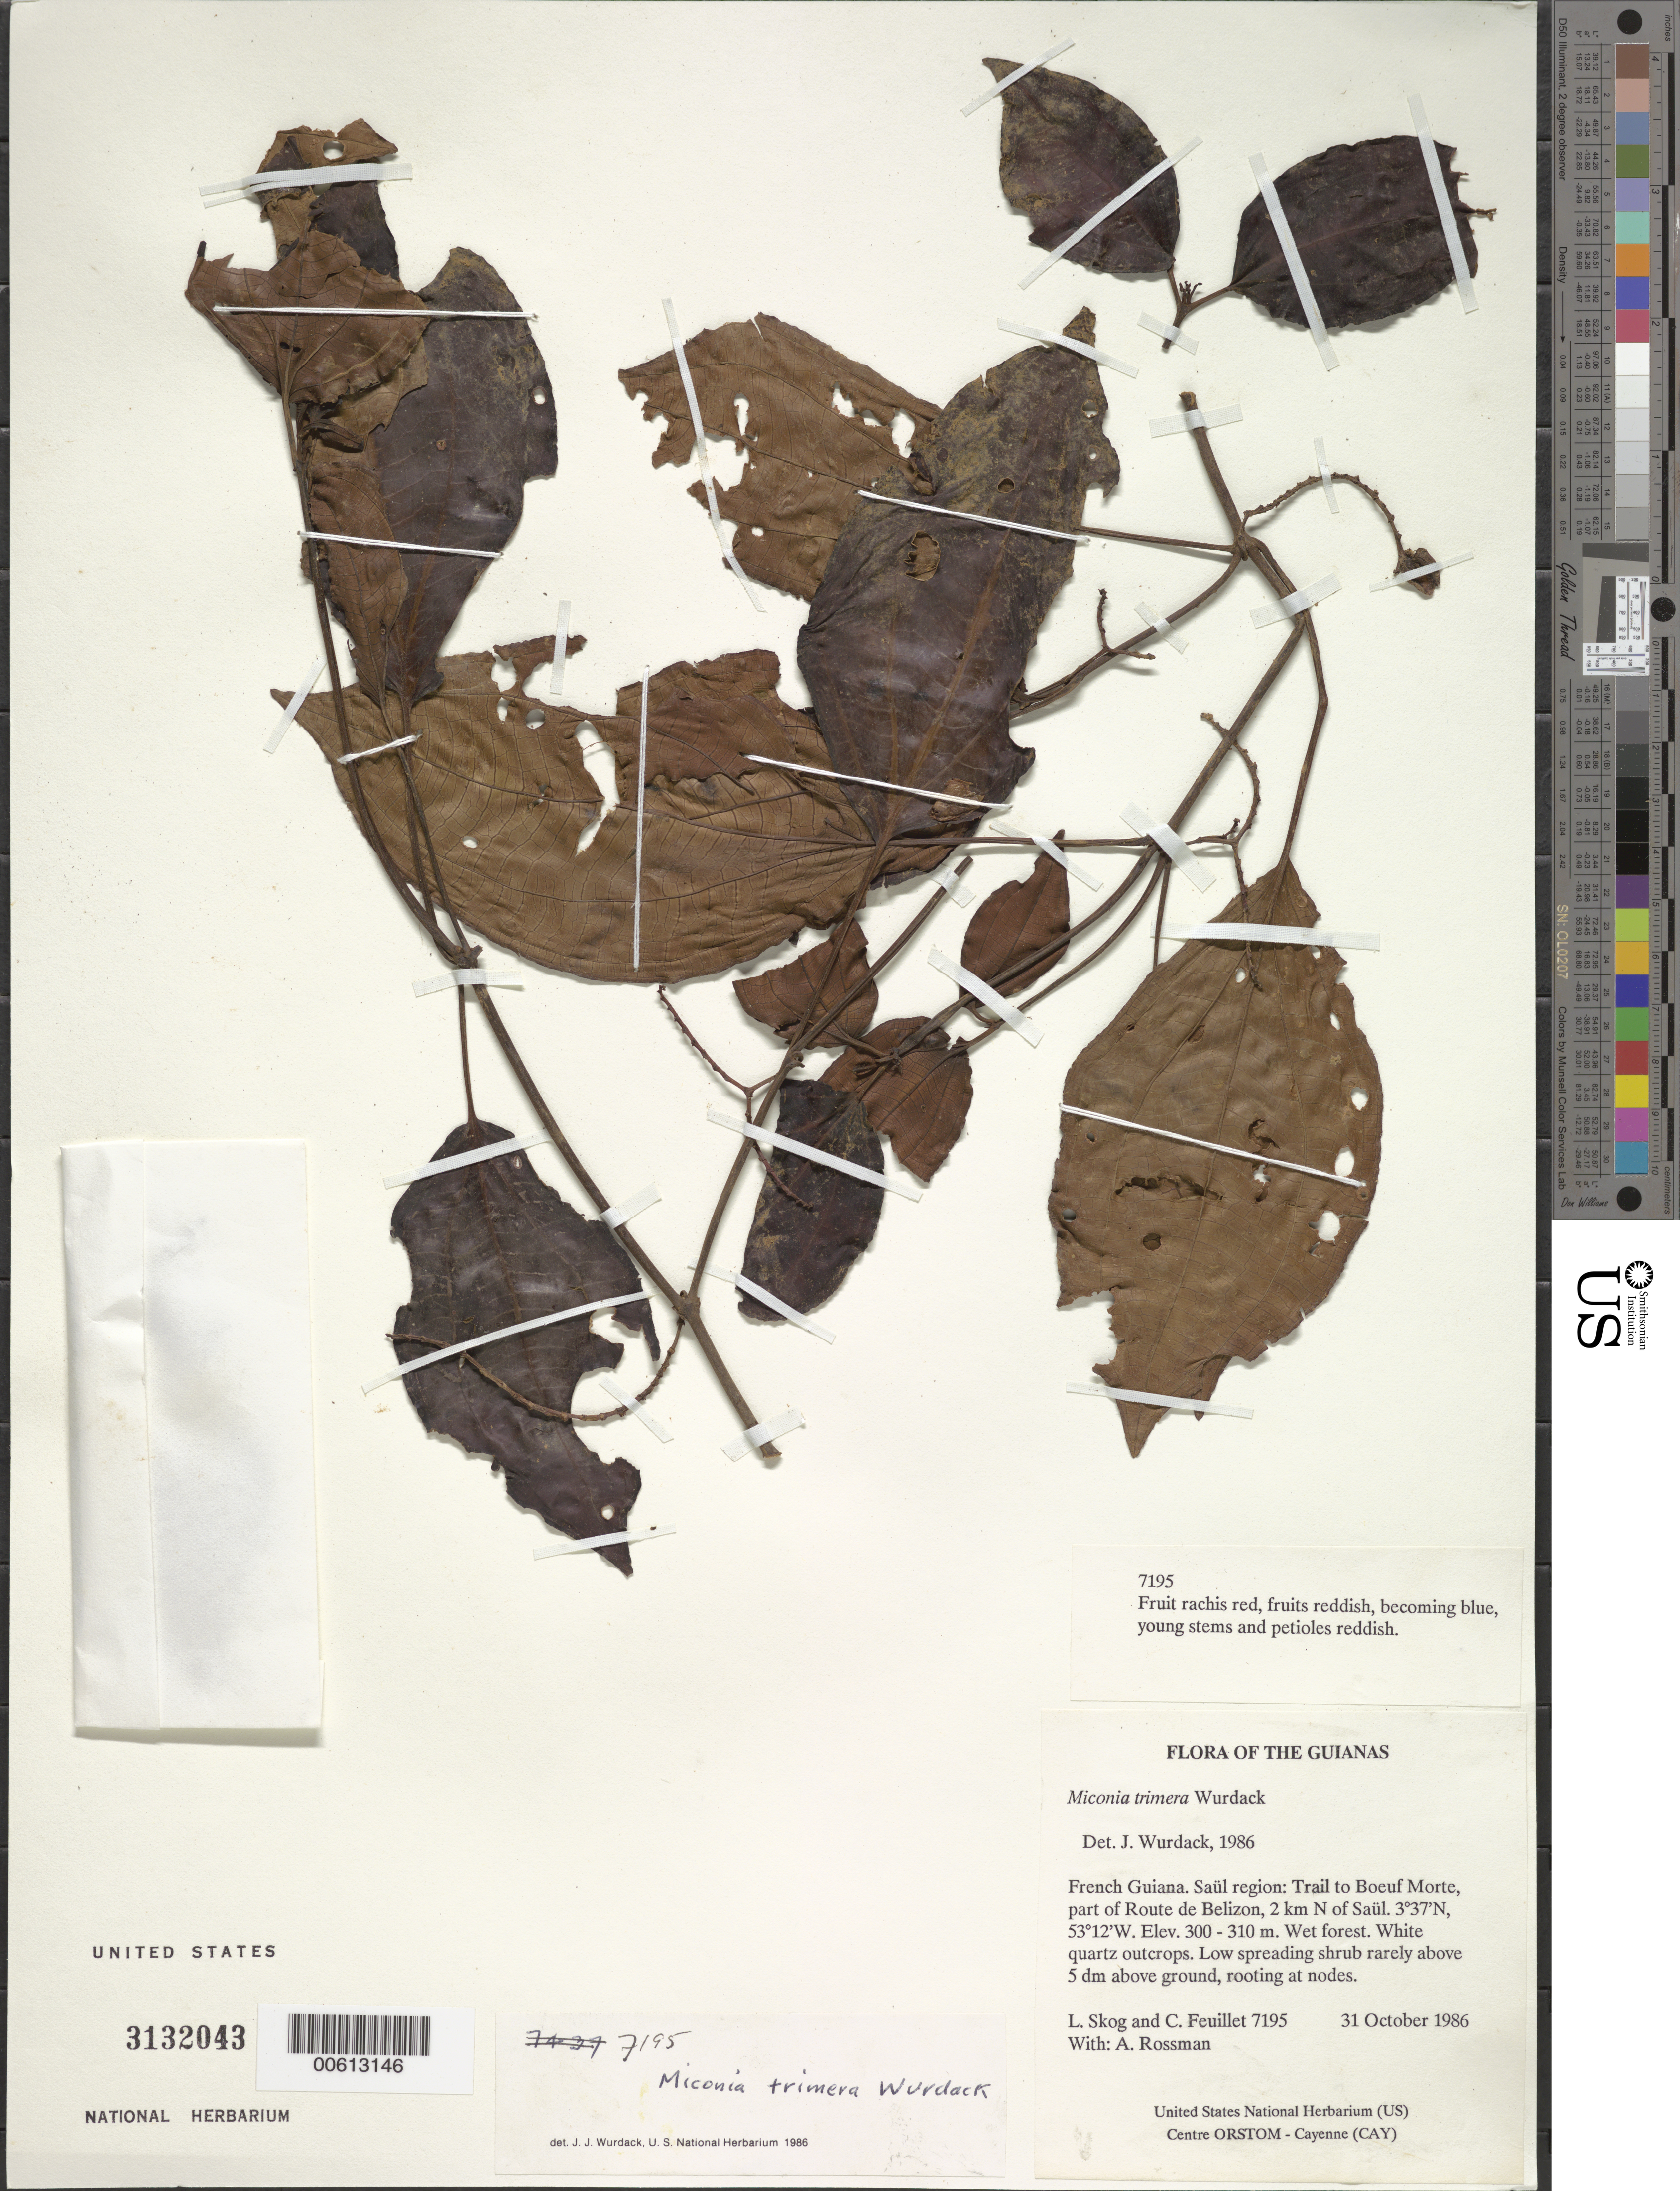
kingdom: Plantae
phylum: Tracheophyta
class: Magnoliopsida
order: Myrtales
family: Melastomataceae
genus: Miconia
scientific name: Miconia trimera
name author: Wurdack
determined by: Wurdack, John J., (US), US (UNITED STATES)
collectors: L. E. Skog, C. Feuillet & A. Rossman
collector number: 7195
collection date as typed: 31 October 1986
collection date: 1986-10-31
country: French Guiana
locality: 2 km N of Saül. Trail to Boeuf Morte, part of Route de Belizon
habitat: Wet forest. White quartz outcrops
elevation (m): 300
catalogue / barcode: US 3132043